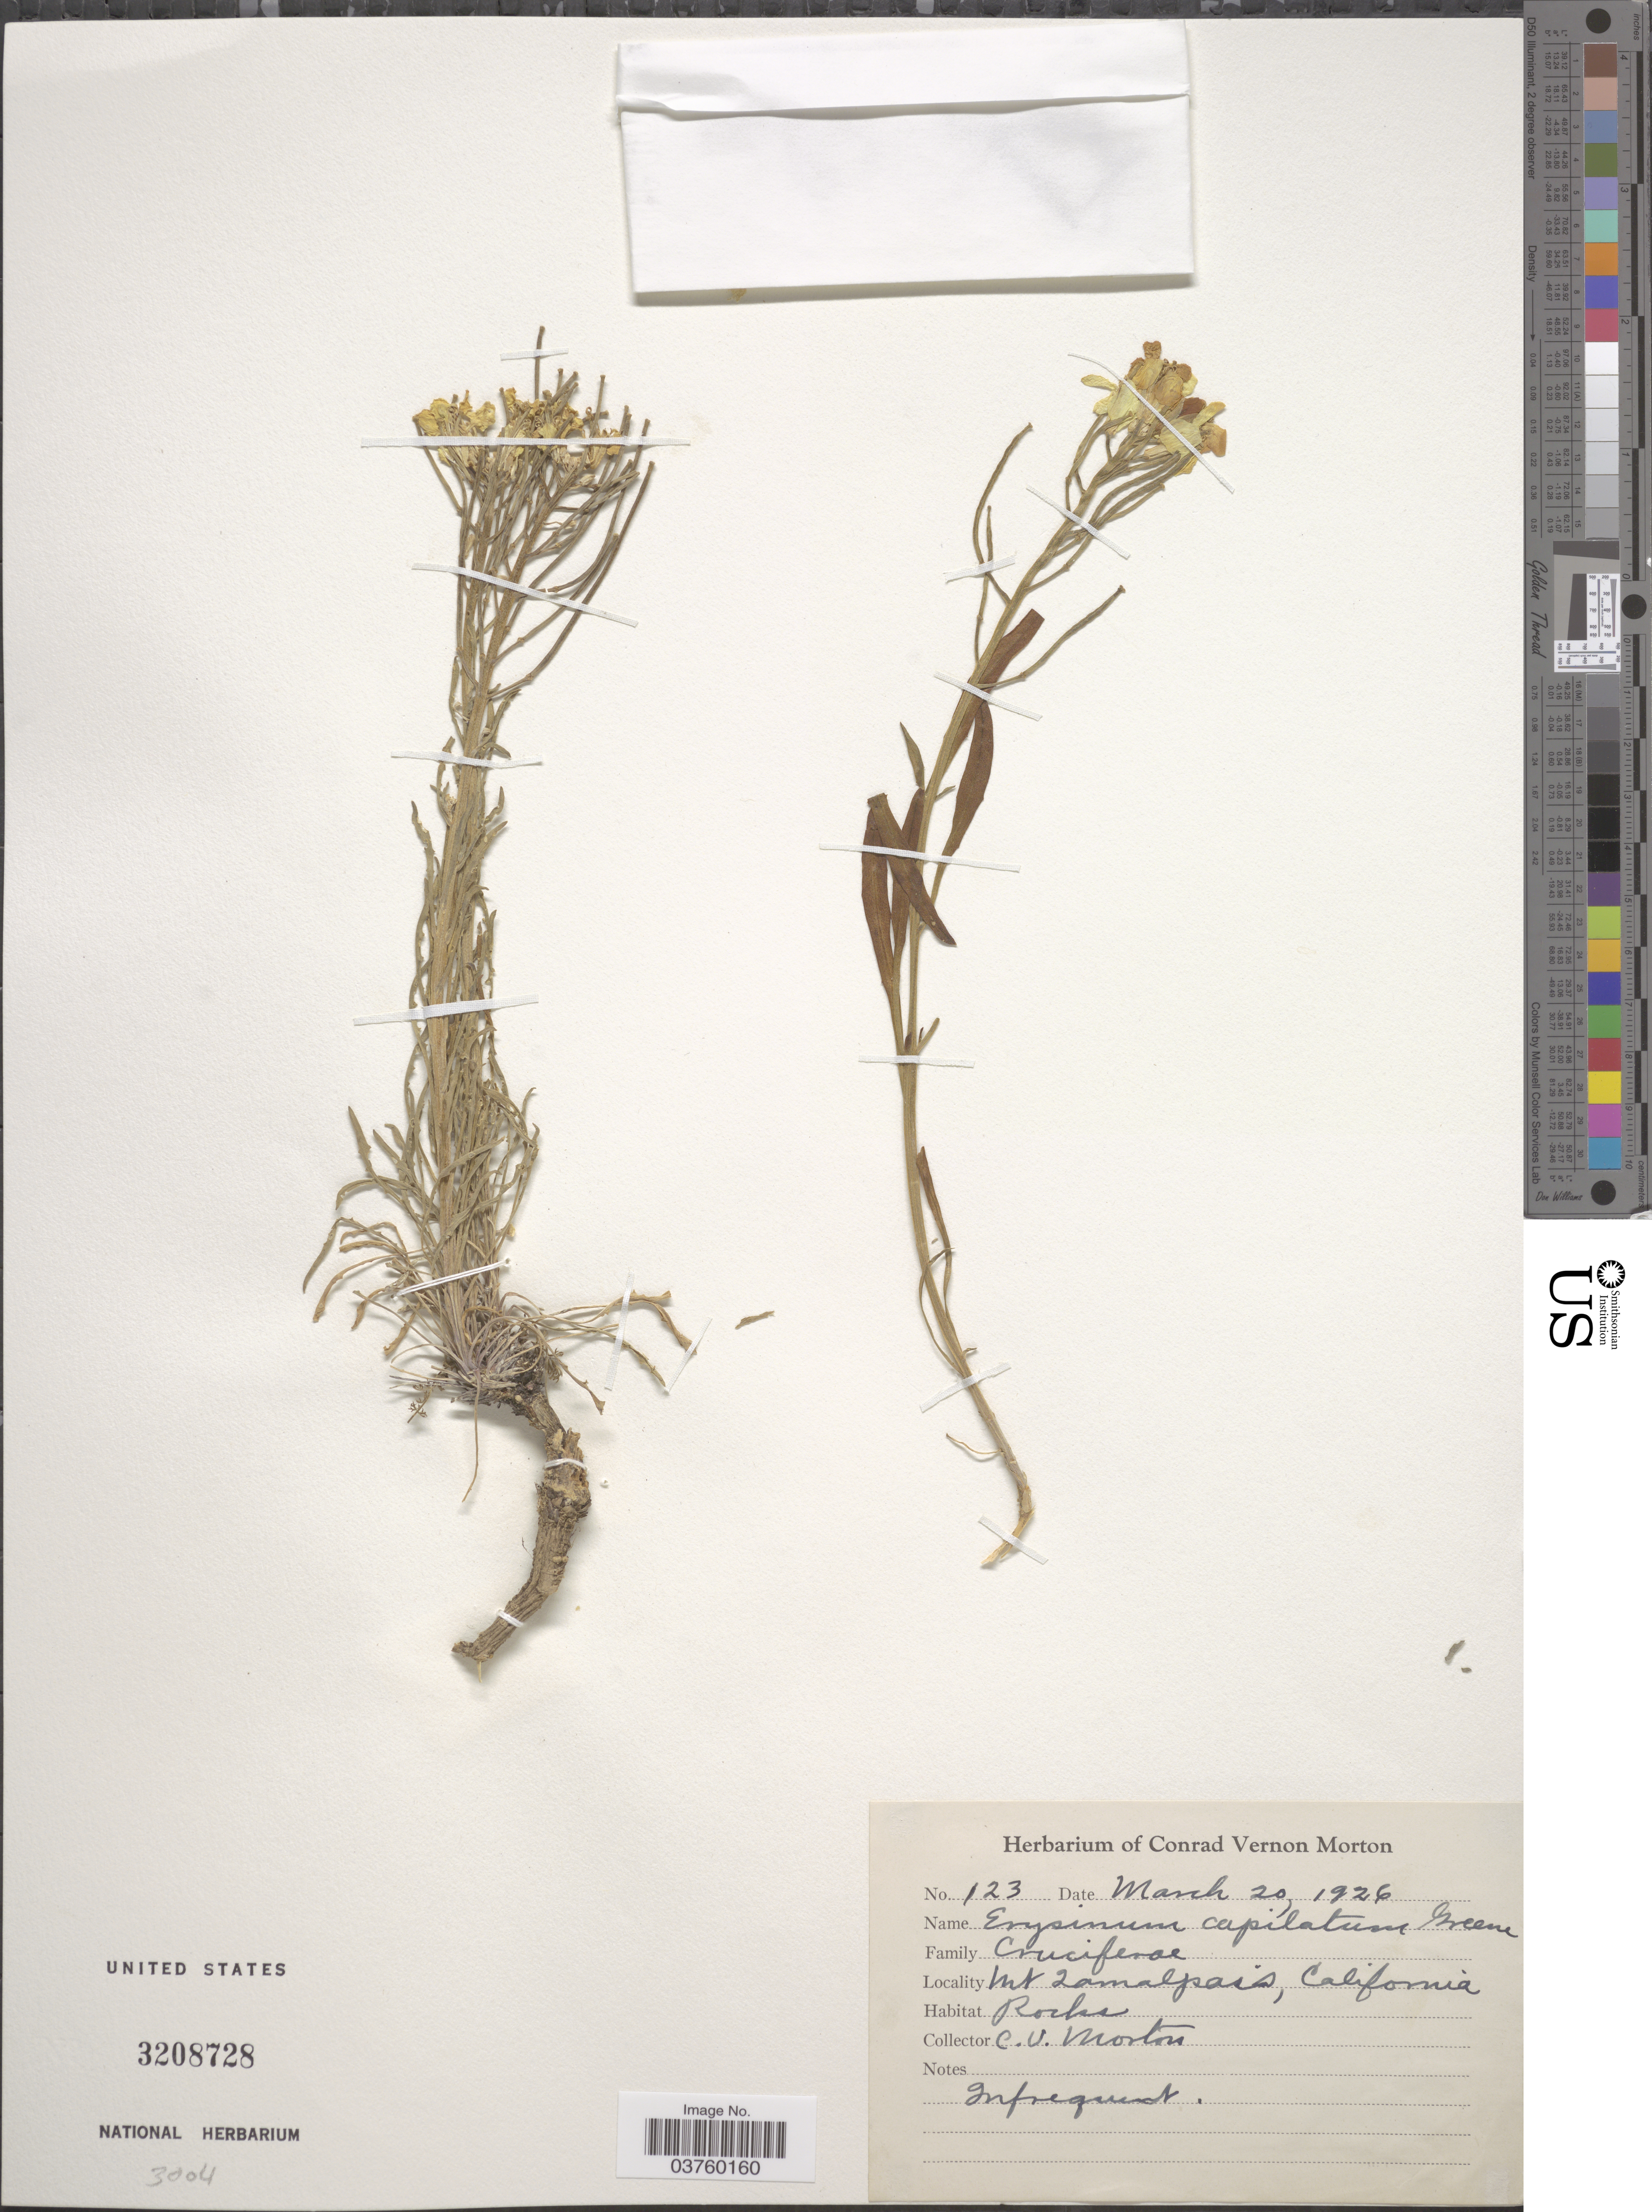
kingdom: Plantae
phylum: Tracheophyta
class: Magnoliopsida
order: Brassicales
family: Brassicaceae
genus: Erysimum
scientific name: Erysimum capitatum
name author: (Douglas ex Hook.) Greene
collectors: C. V. Morton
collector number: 123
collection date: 1926-03-20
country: United States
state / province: California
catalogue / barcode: US 3208728